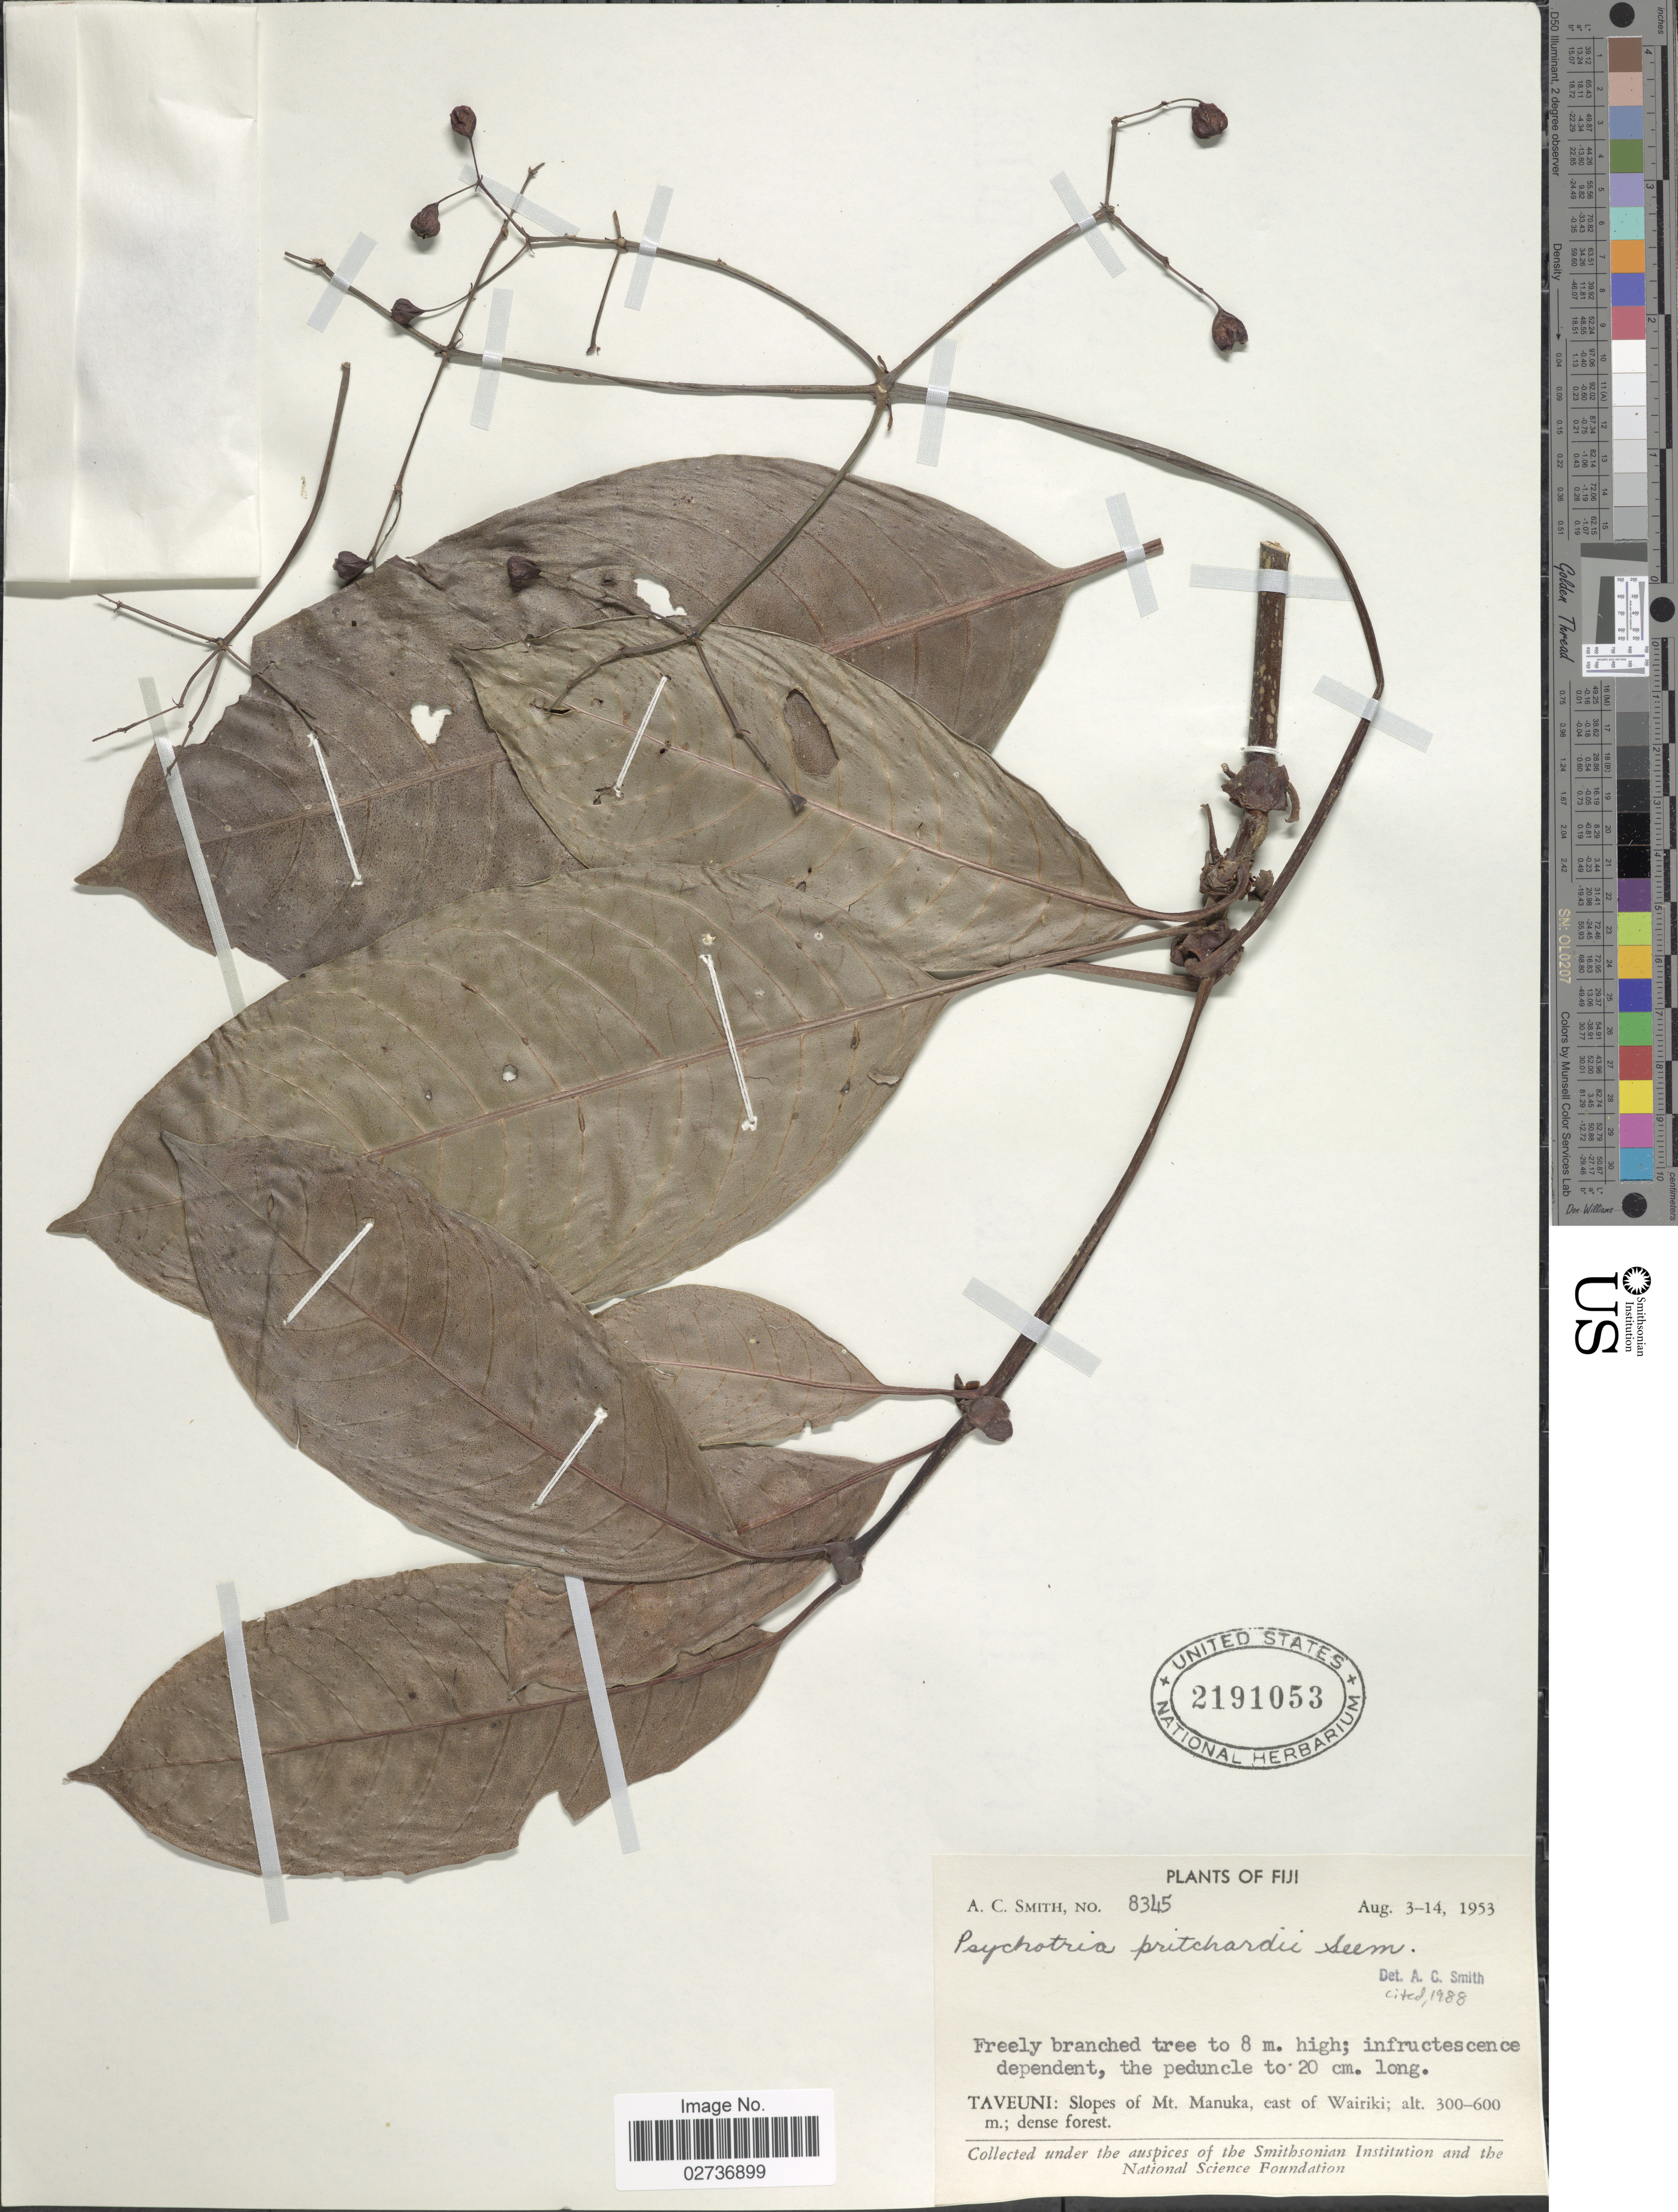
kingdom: Plantae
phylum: Tracheophyta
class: Magnoliopsida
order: Gentianales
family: Rubiaceae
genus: Psychotria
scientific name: Psychotria pritchardii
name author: Seem.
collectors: A. C. Smith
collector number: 8345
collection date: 1953-08-03/1953-08-14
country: Fiji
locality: Taveuni: Slopes of Mt. Manuka, east of Wairiki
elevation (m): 300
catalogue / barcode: US 2191053